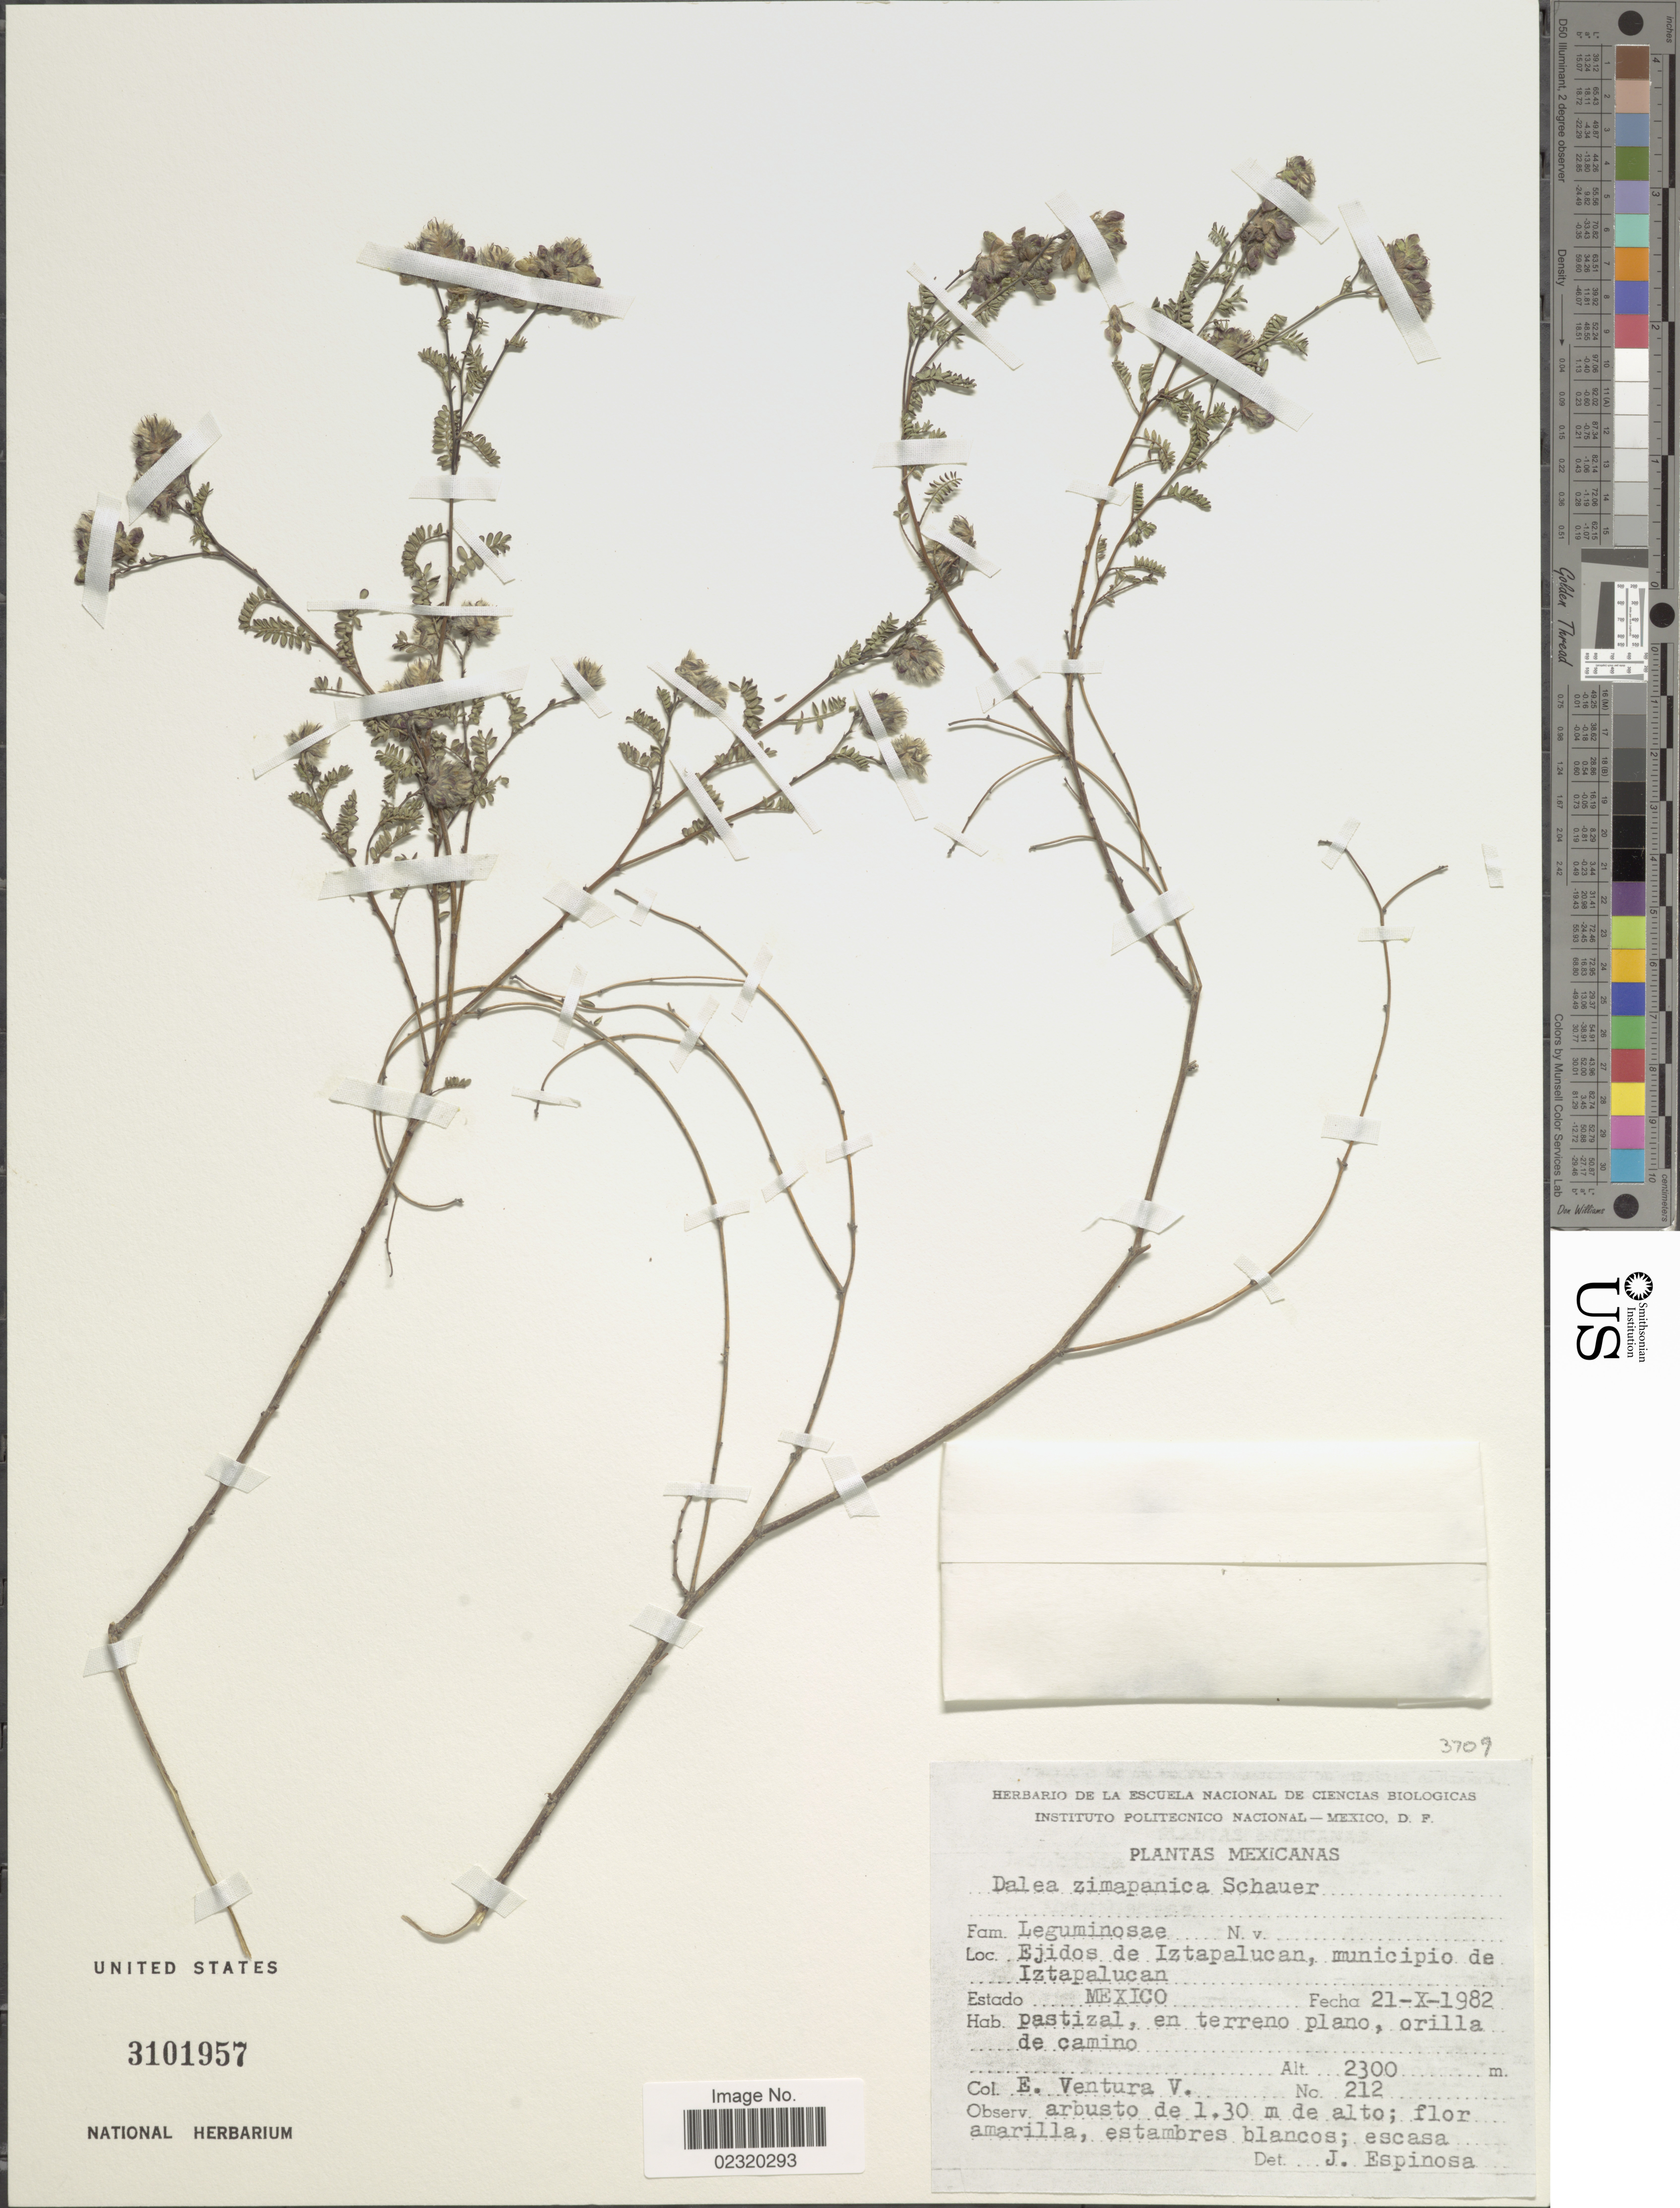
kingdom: Plantae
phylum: Tracheophyta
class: Magnoliopsida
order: Fabales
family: Fabaceae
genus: Dalea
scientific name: Dalea zimapanica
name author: S. Schauer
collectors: E. Ventura V.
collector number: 212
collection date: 1982-10-21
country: Mexico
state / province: México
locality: Ejidos de Iztaoalucan, municipio de Iztapalucan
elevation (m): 2300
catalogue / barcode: US 3101957